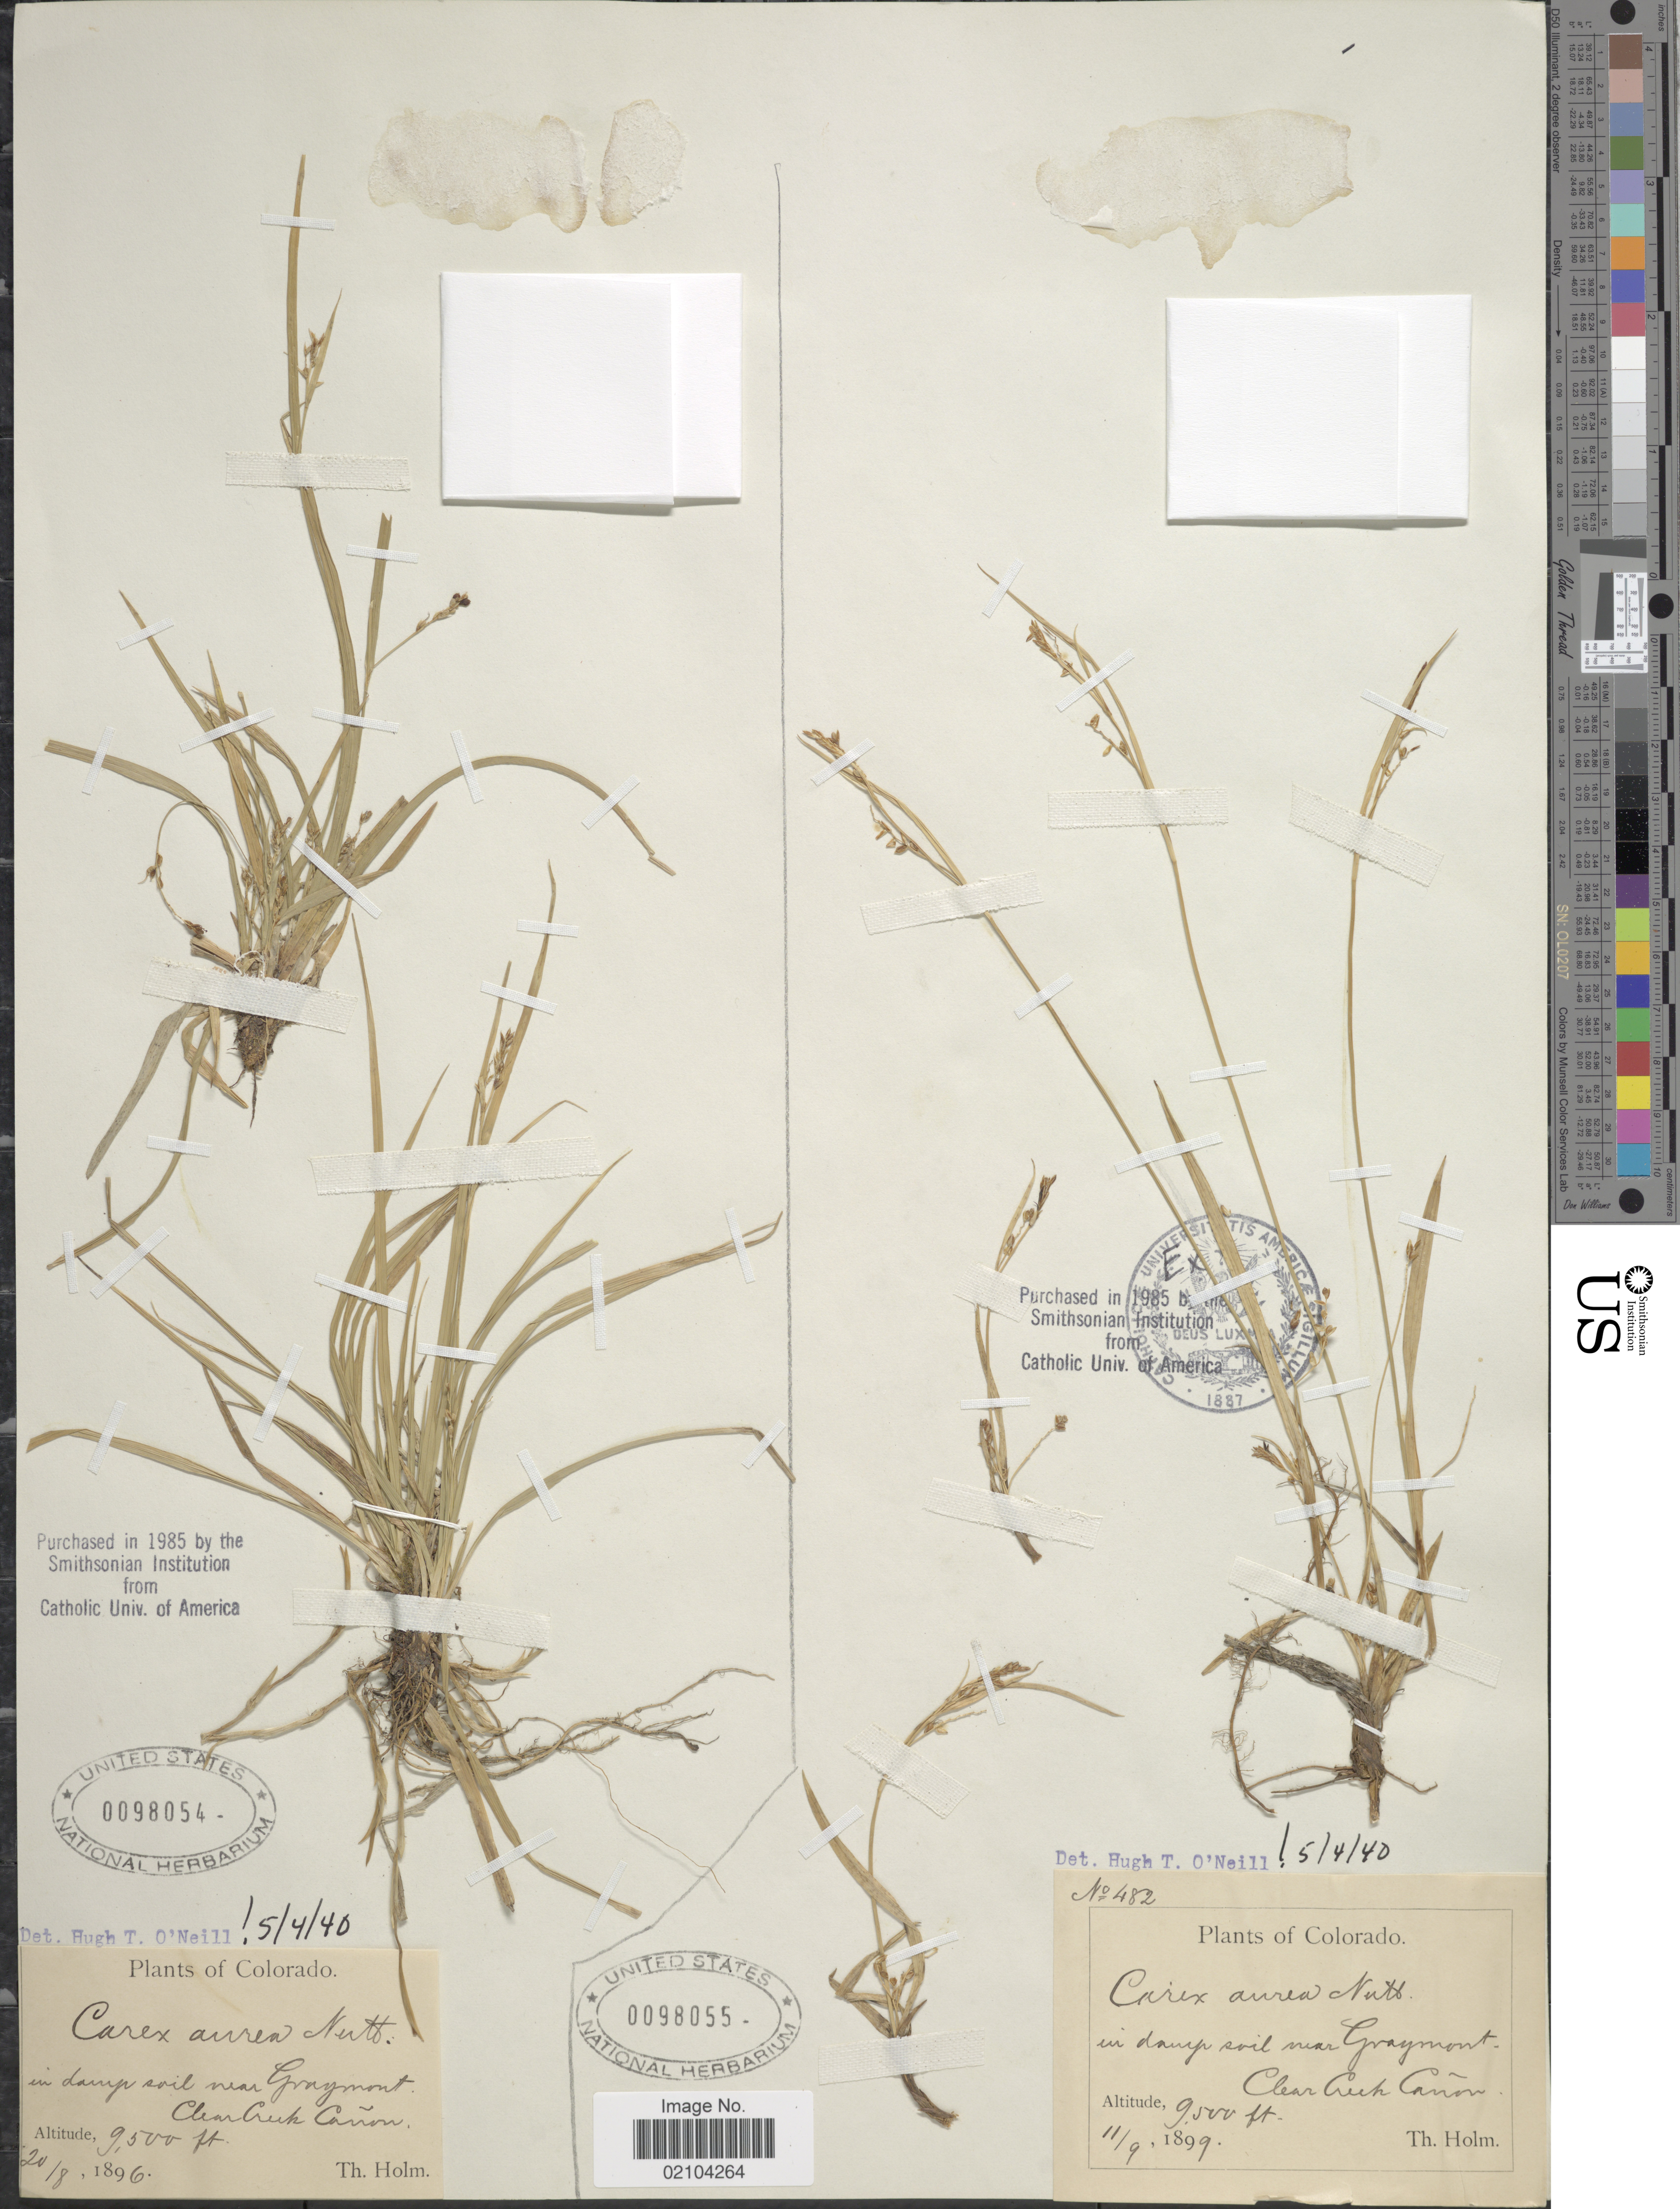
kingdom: Plantae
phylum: Tracheophyta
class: Liliopsida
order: Poales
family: Cyperaceae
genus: Carex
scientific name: Carex aurea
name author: Nutt.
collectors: T. Holm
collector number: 482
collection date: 1899-11-09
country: United States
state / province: Colorado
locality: near Graymont, Clear Creek Canon.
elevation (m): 2896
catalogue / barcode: US 98055-2